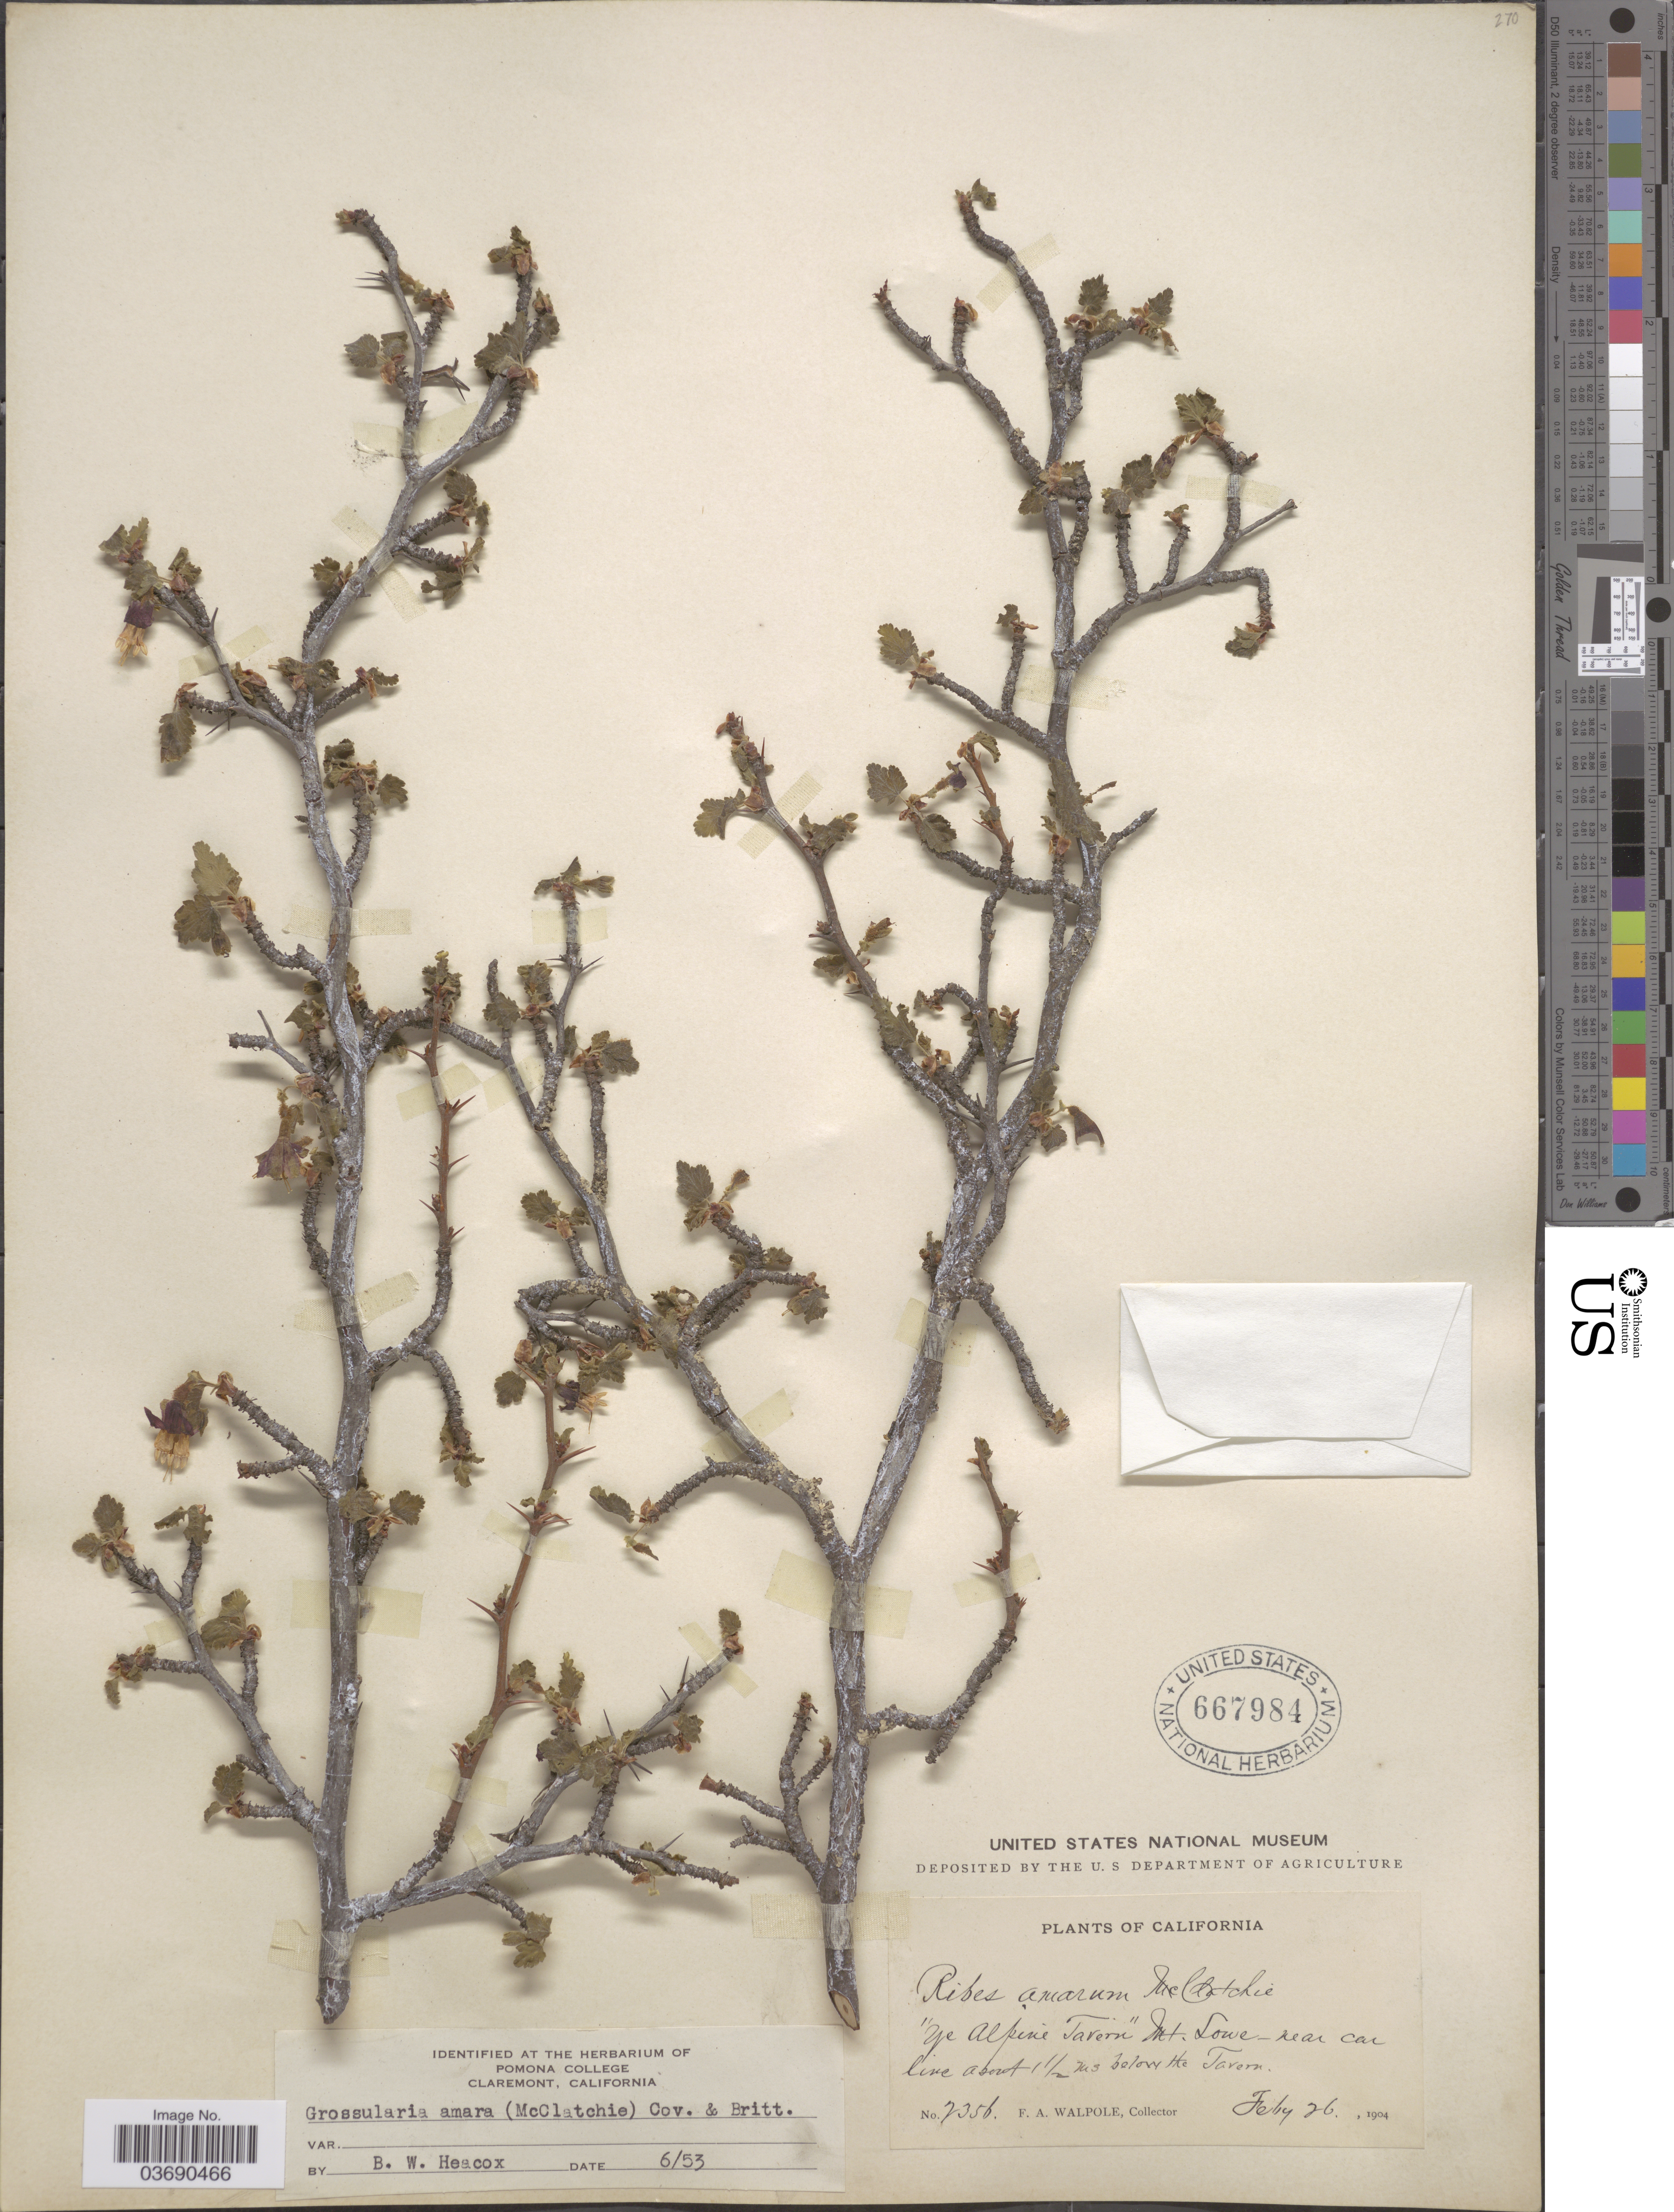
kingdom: Plantae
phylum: Tracheophyta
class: Magnoliopsida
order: Saxifragales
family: Grossulariaceae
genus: Ribes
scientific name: Ribes amarum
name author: McClatchie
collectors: F. Walpole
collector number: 2356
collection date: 1904-02-26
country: United States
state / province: California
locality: Ye Alpine Tavern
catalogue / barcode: US 667984